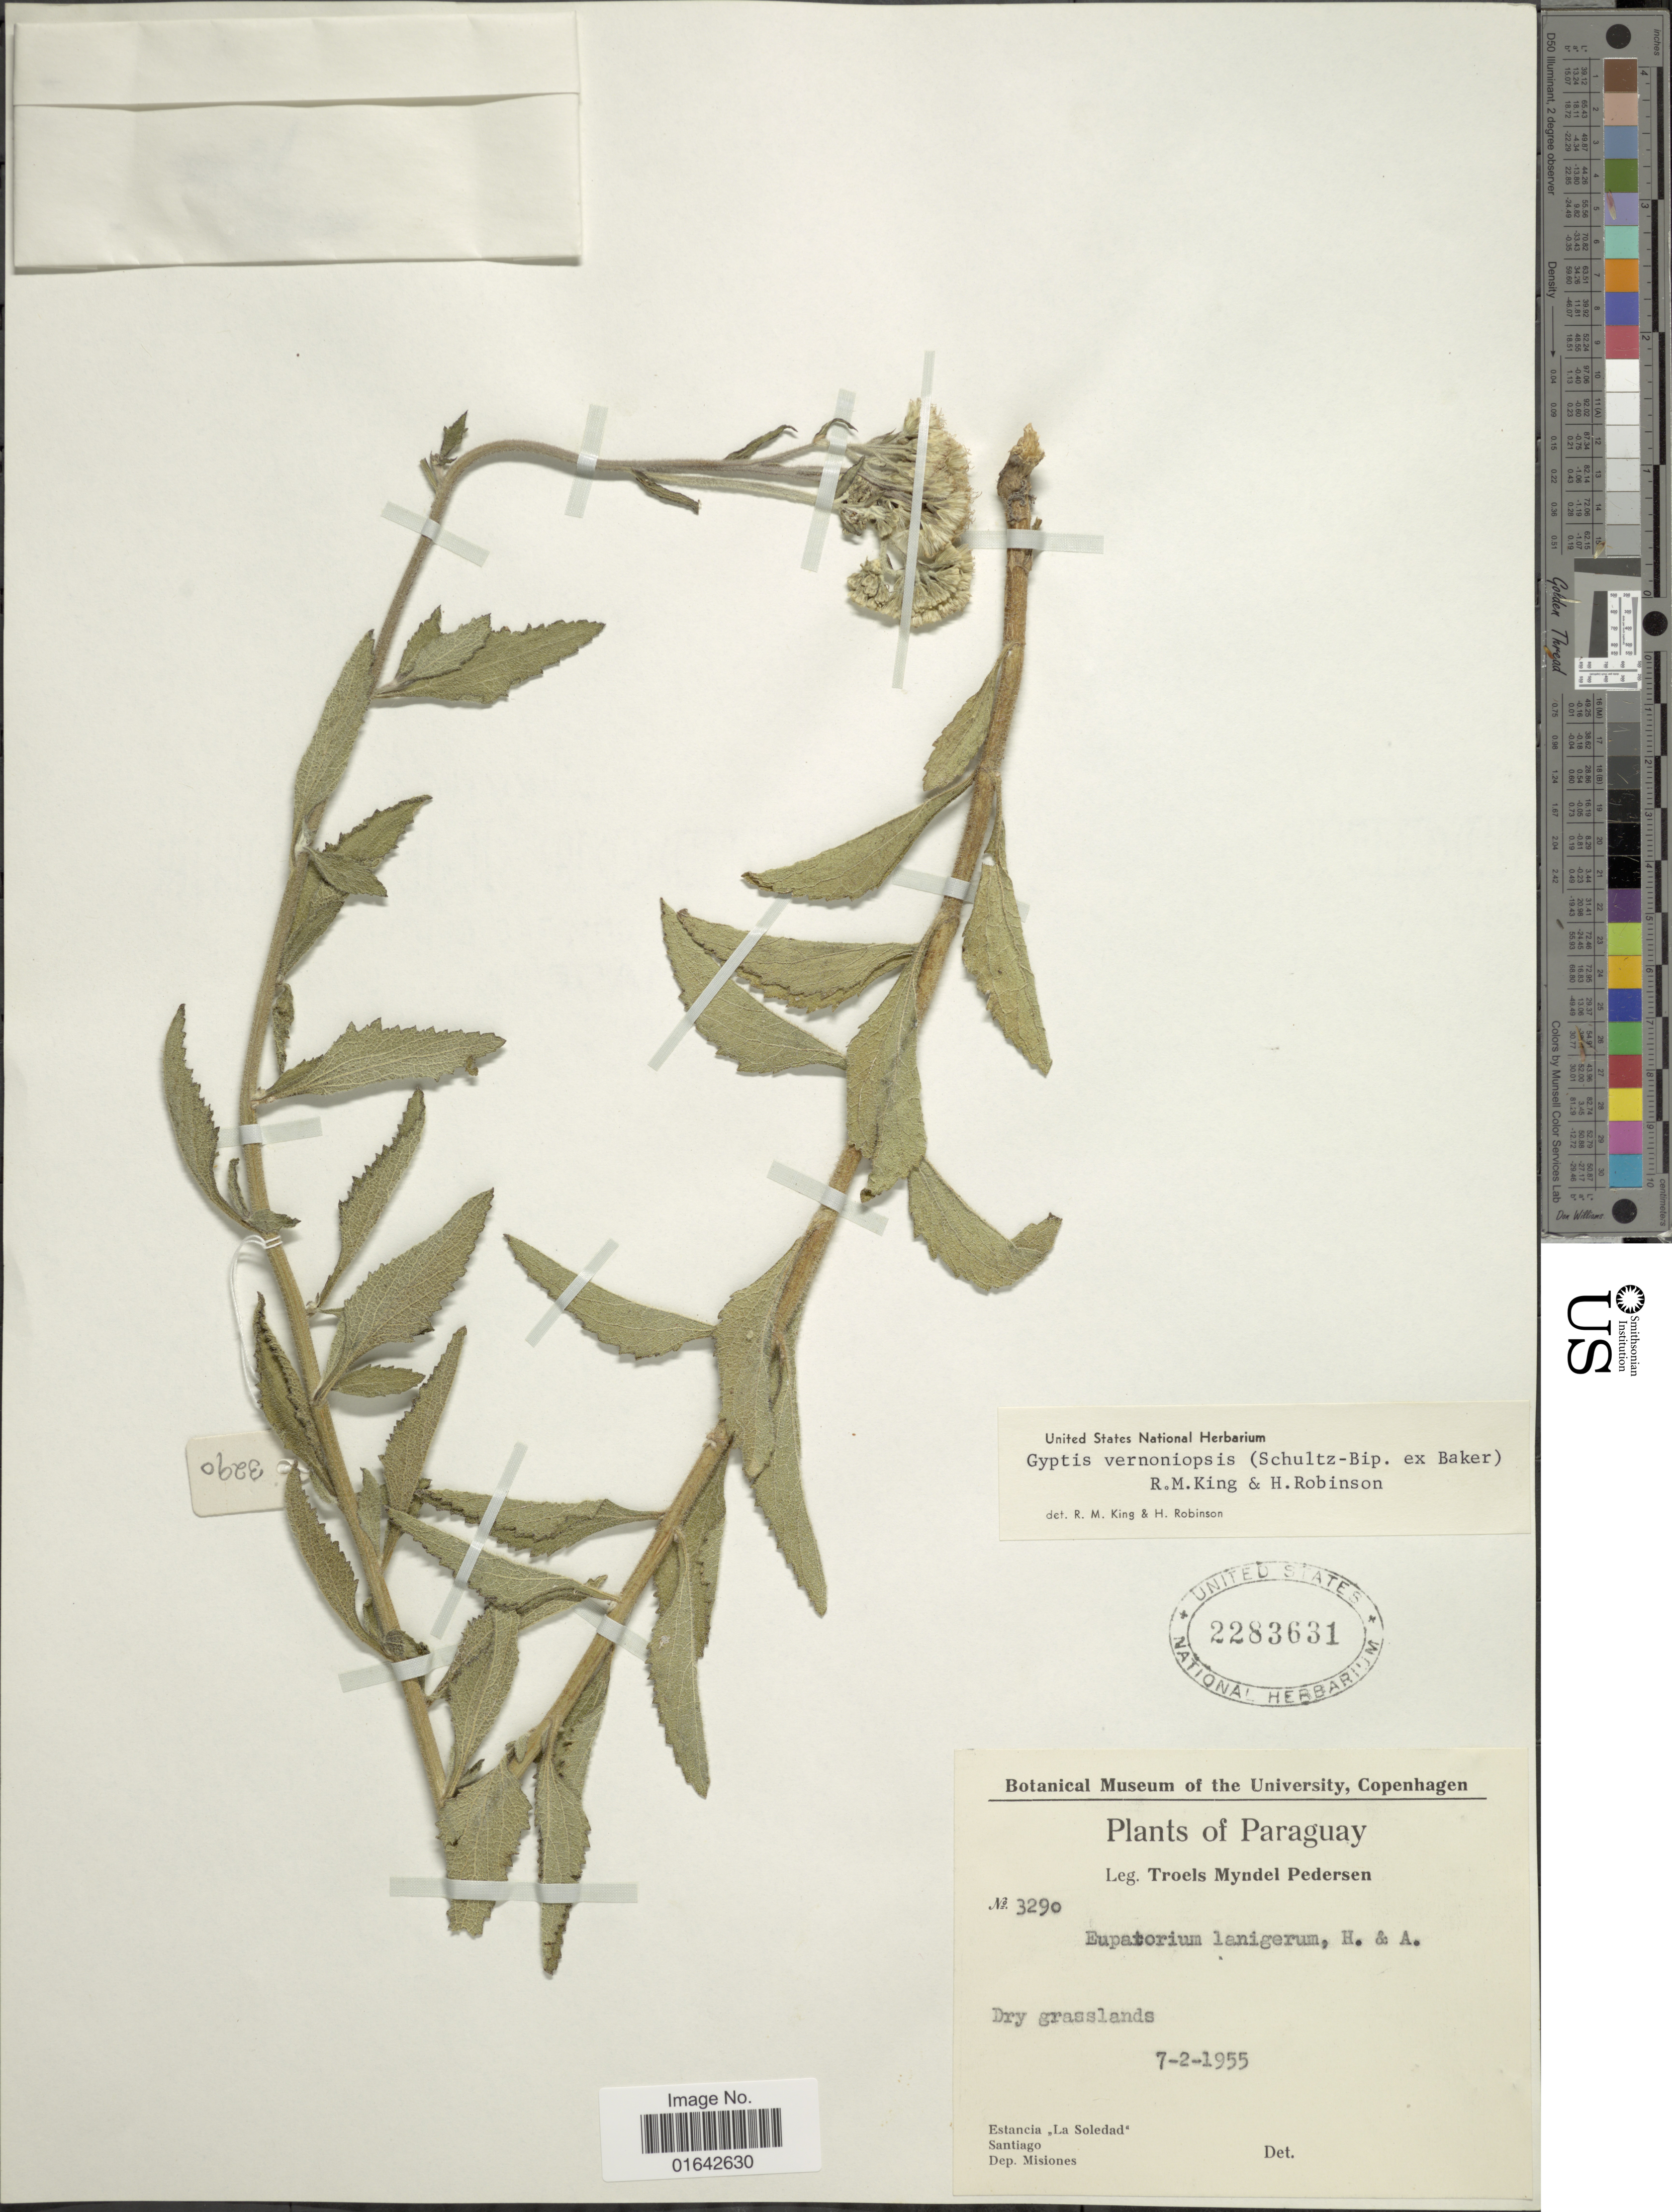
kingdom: Plantae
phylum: Tracheophyta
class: Magnoliopsida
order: Asterales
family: Asteraceae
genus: Gyptis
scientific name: Gyptis vernoniopsis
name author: (Sch. Bip. ex Baker) R.M. King & H. Rob.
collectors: T. Pederson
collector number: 3290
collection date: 1955-02-07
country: Paraguay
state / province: Misiones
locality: Estancia "La soledad", Santiago, Dep. Misiones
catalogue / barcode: US 2283631